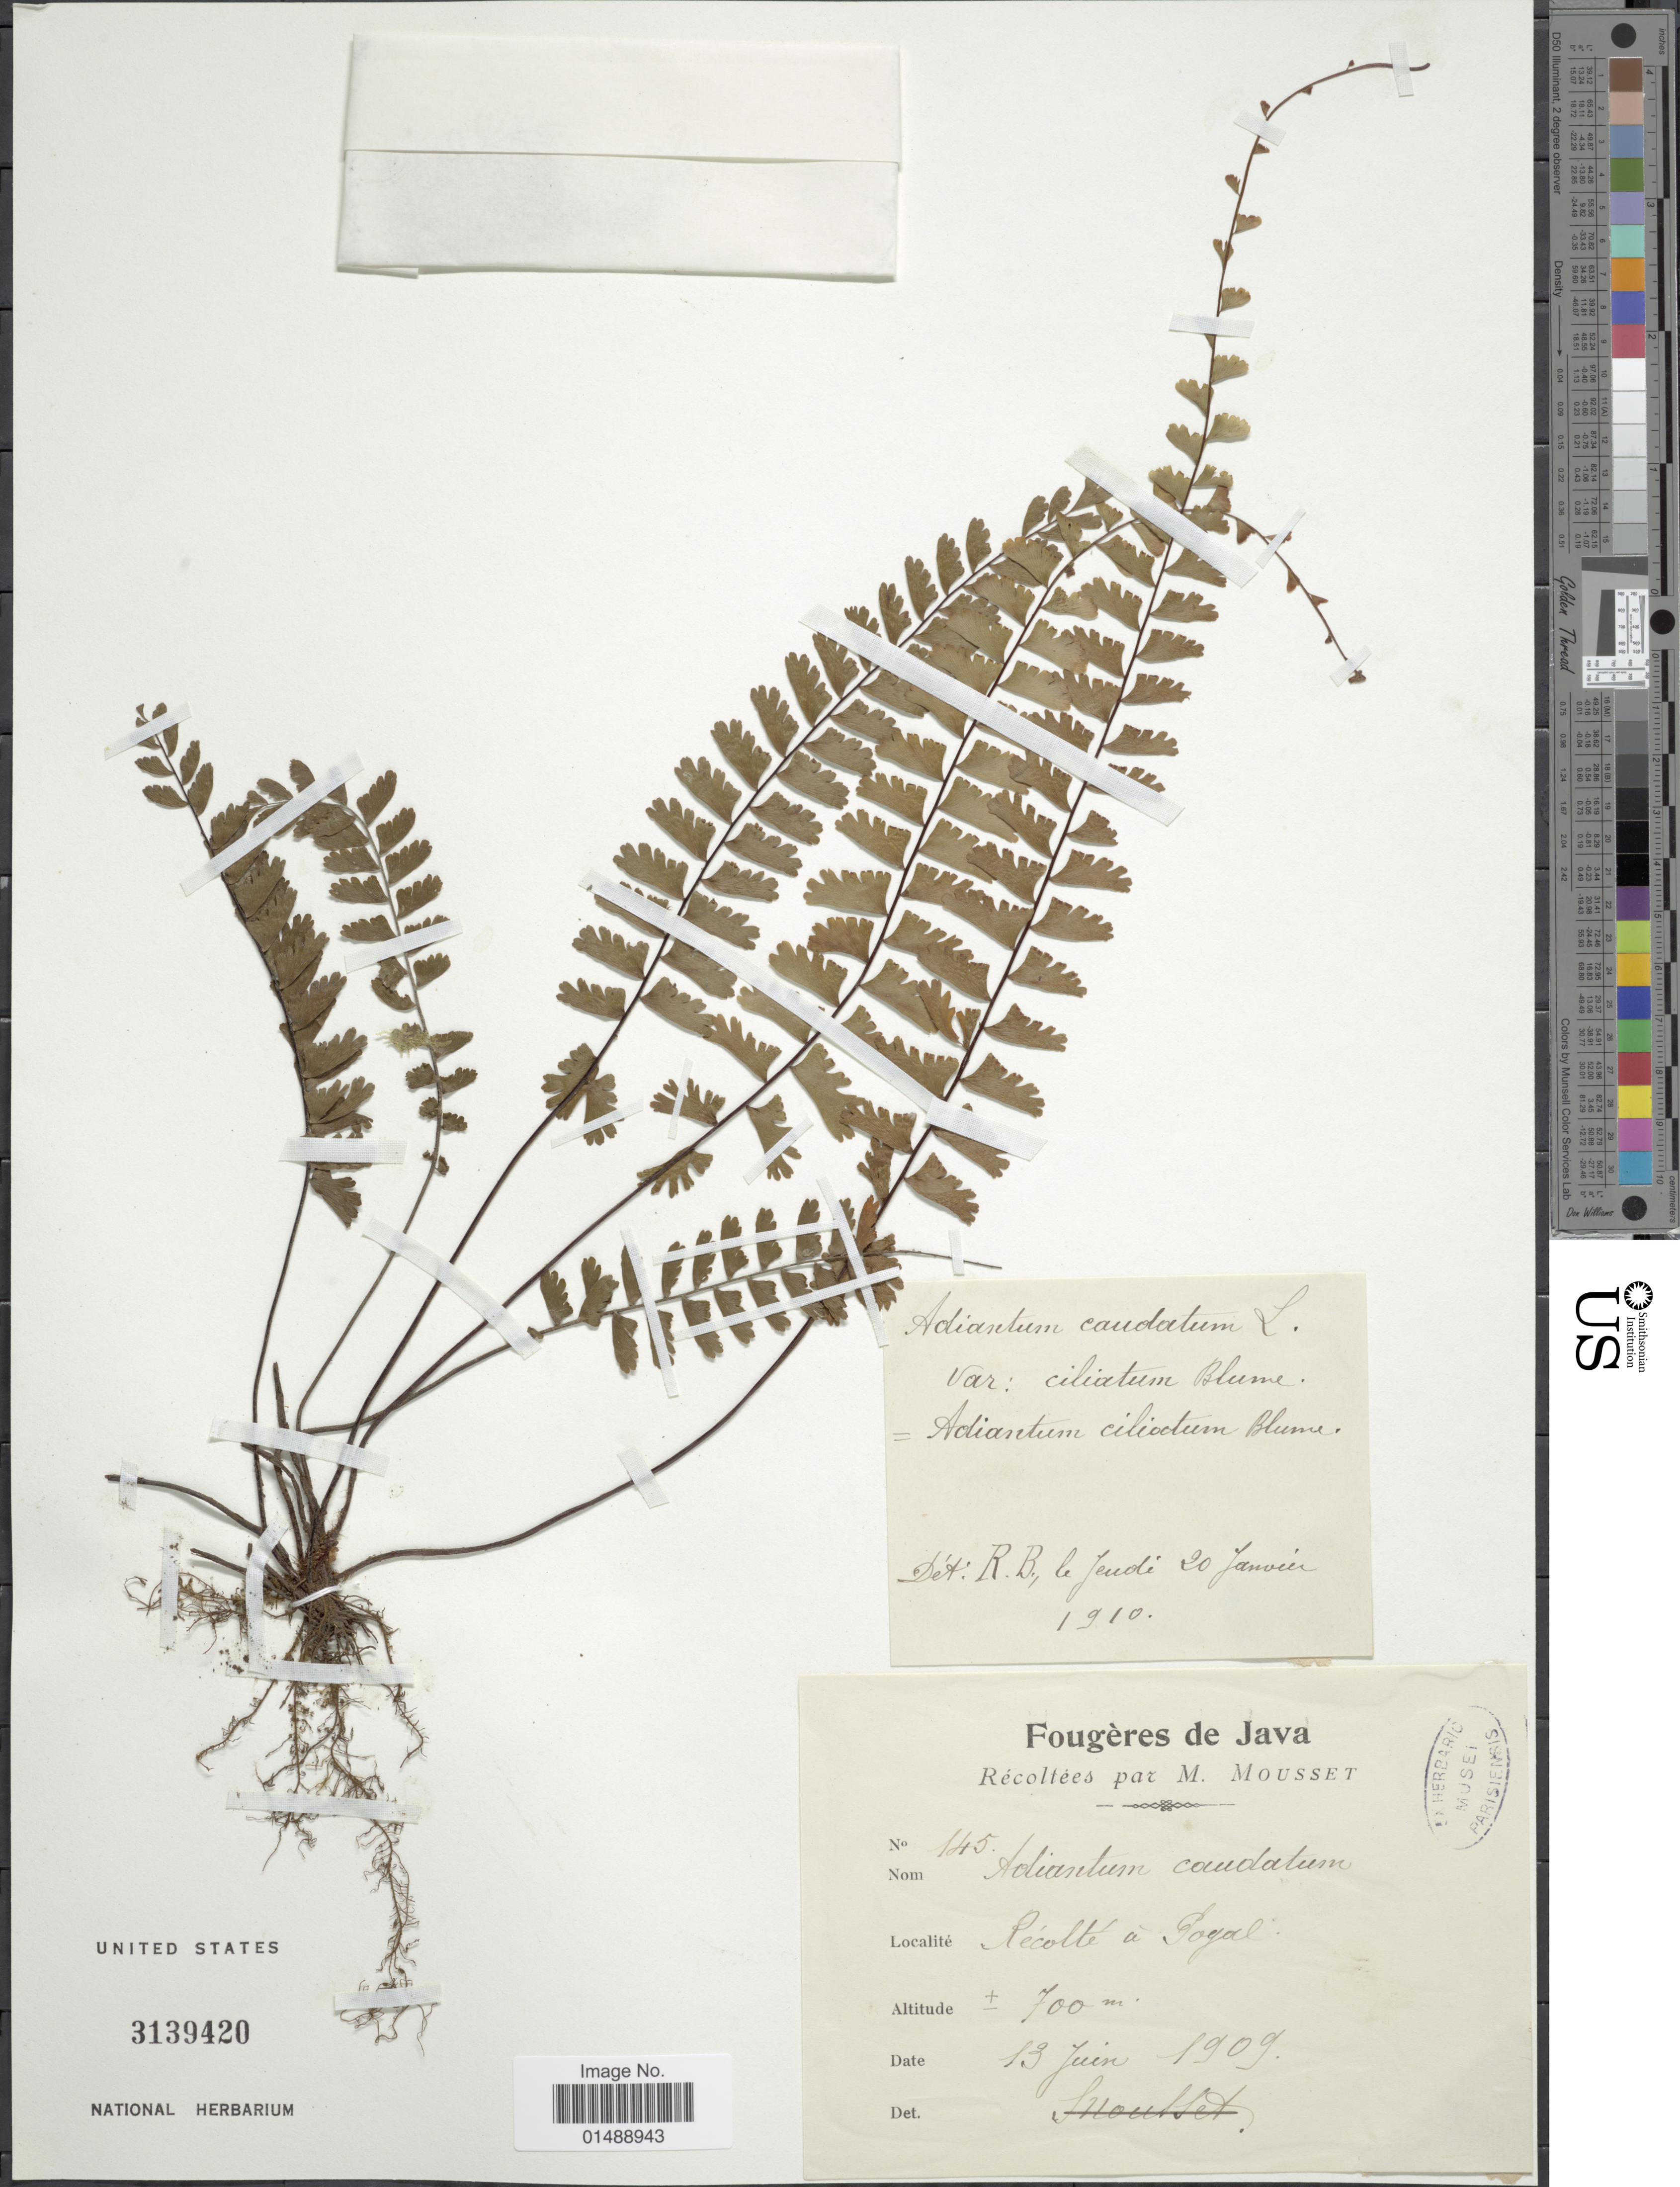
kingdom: Plantae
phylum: Tracheophyta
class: Polypodiopsida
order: Polypodiales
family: Pteridaceae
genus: Adiantum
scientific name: Adiantum caudatum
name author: L.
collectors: M. Mousset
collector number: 145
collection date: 1909-06-13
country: Indonesia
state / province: Java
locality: Goyal [interpreted]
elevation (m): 700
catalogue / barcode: US 3139420